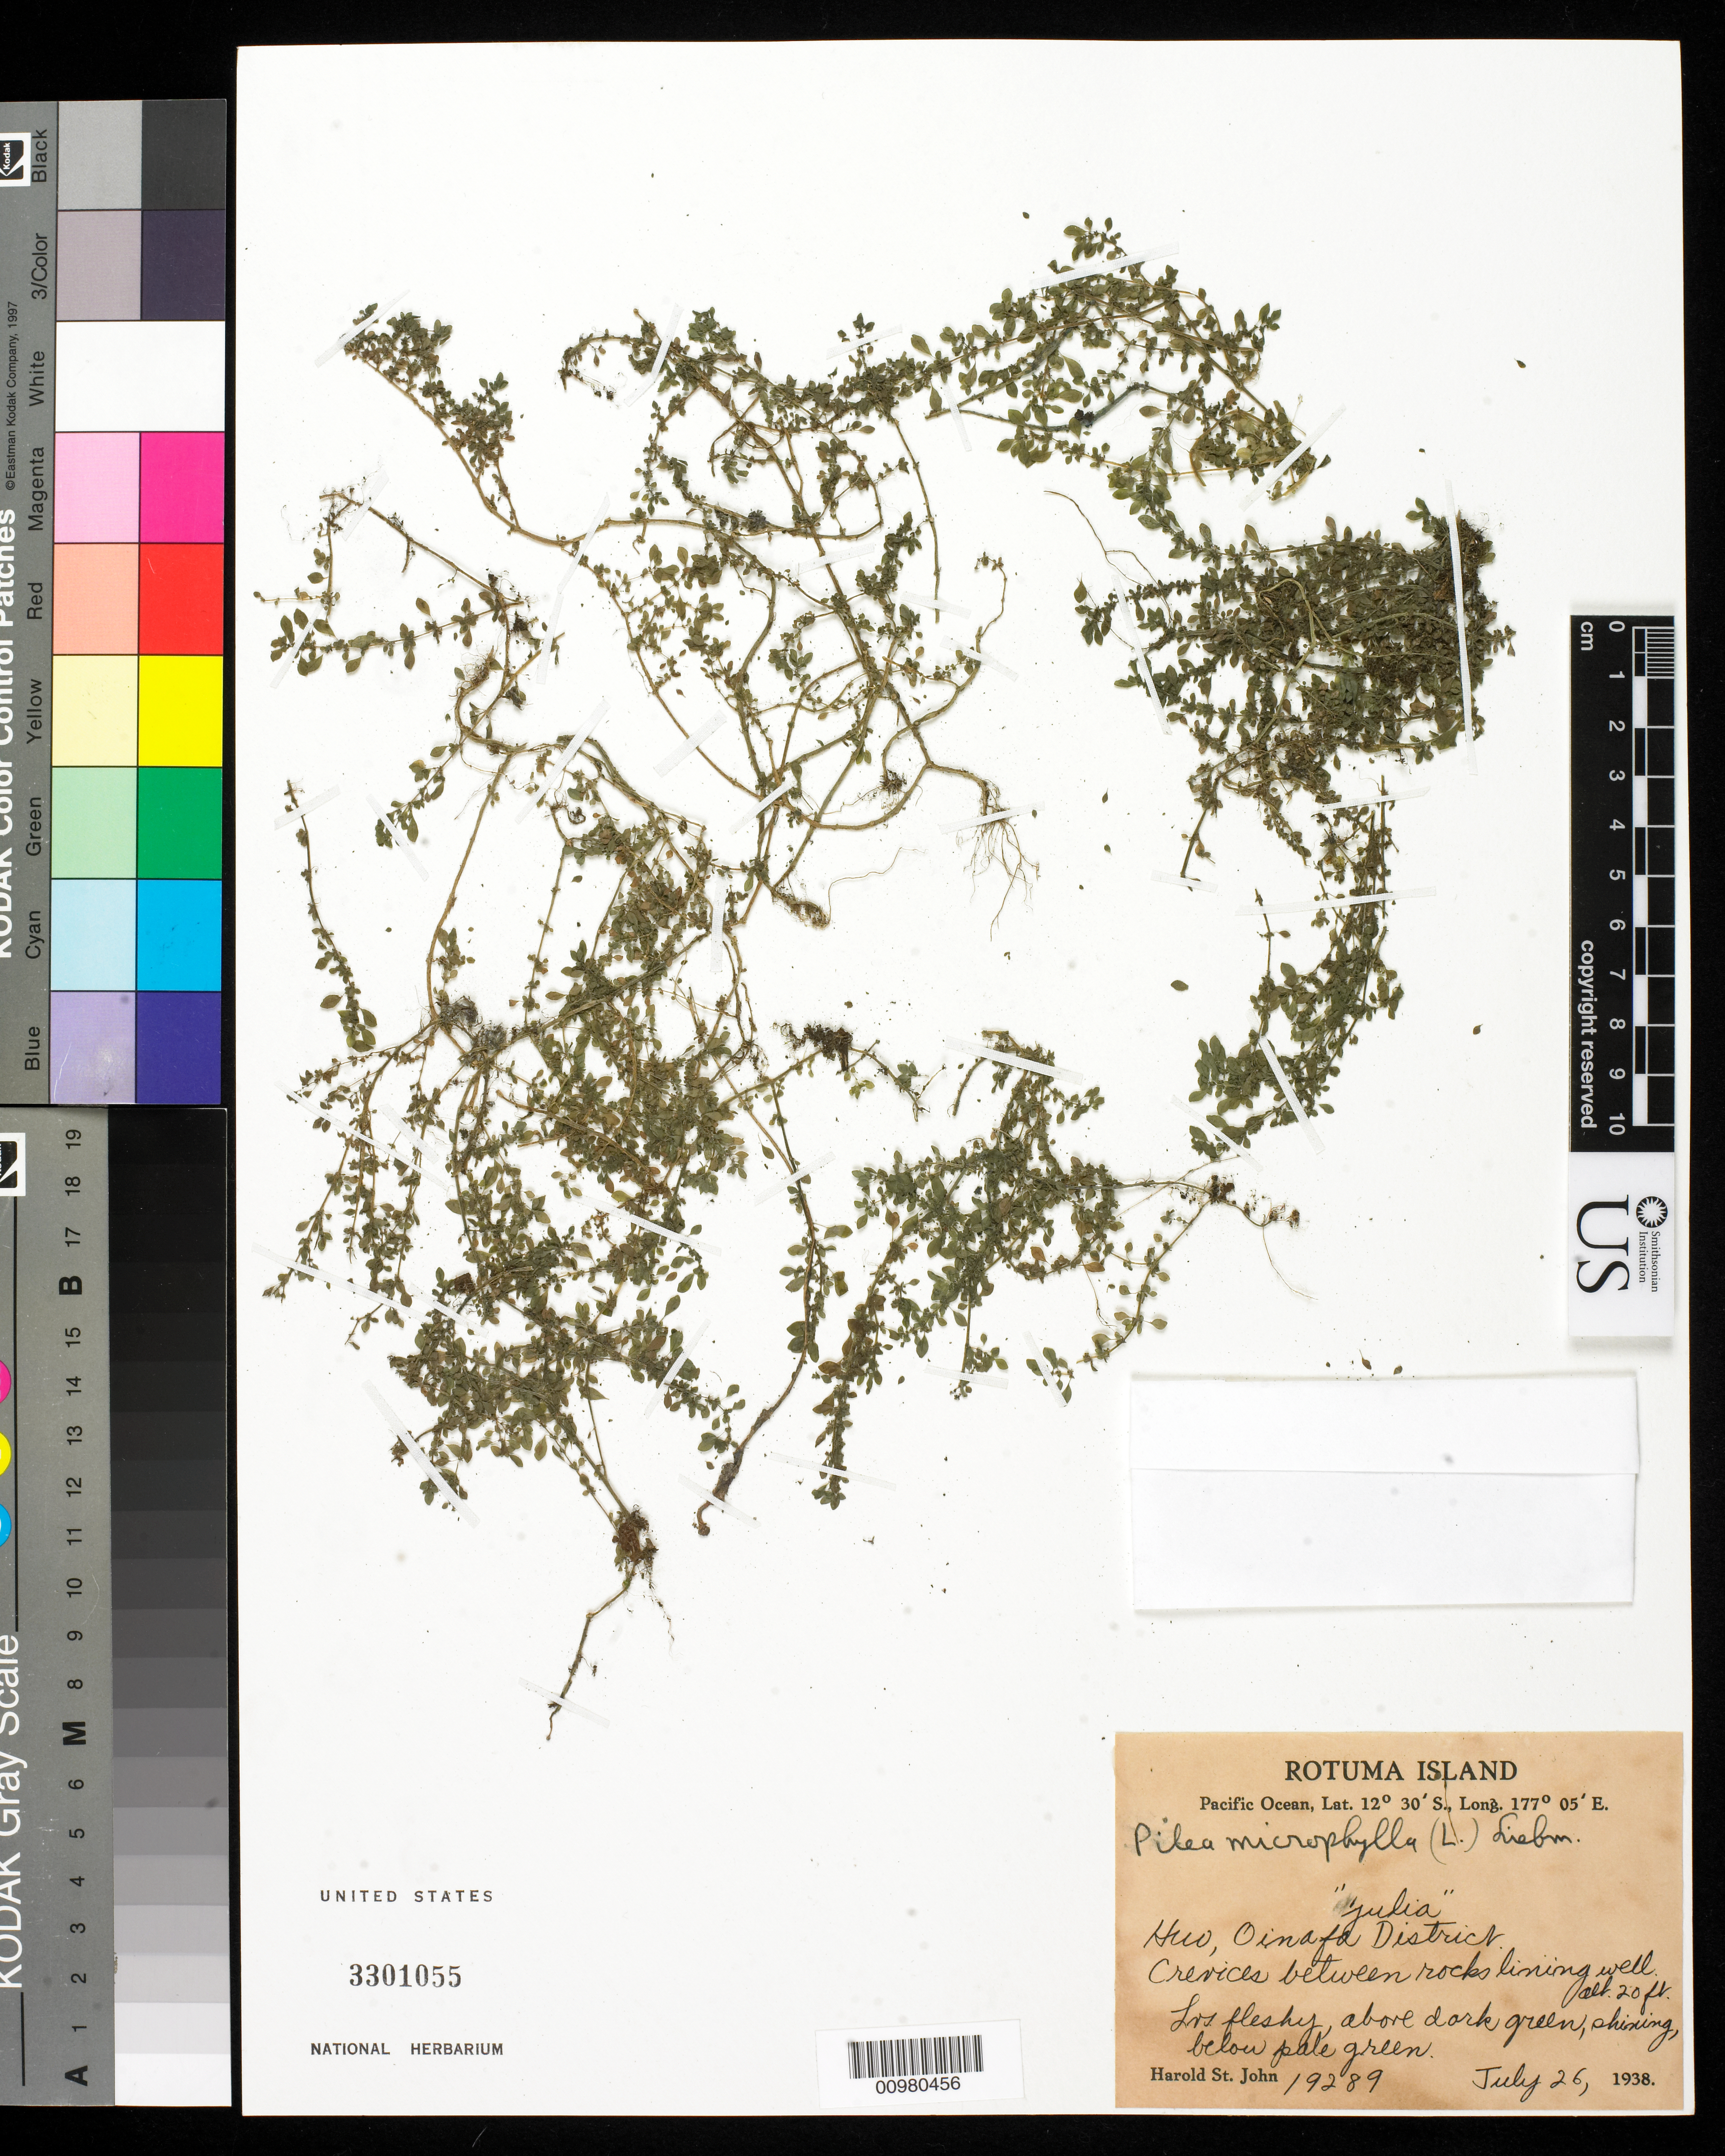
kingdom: Plantae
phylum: Tracheophyta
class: Magnoliopsida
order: Rosales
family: Urticaceae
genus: Pilea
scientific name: Pilea microphylla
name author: (L.) Liebm.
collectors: H. St. John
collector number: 19289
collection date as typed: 26 Jul 1938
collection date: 1938-07-26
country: Fiji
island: Rotuma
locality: Huo, Oinafa District. Crvices between rocks lining well.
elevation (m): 6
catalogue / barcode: US 3301055